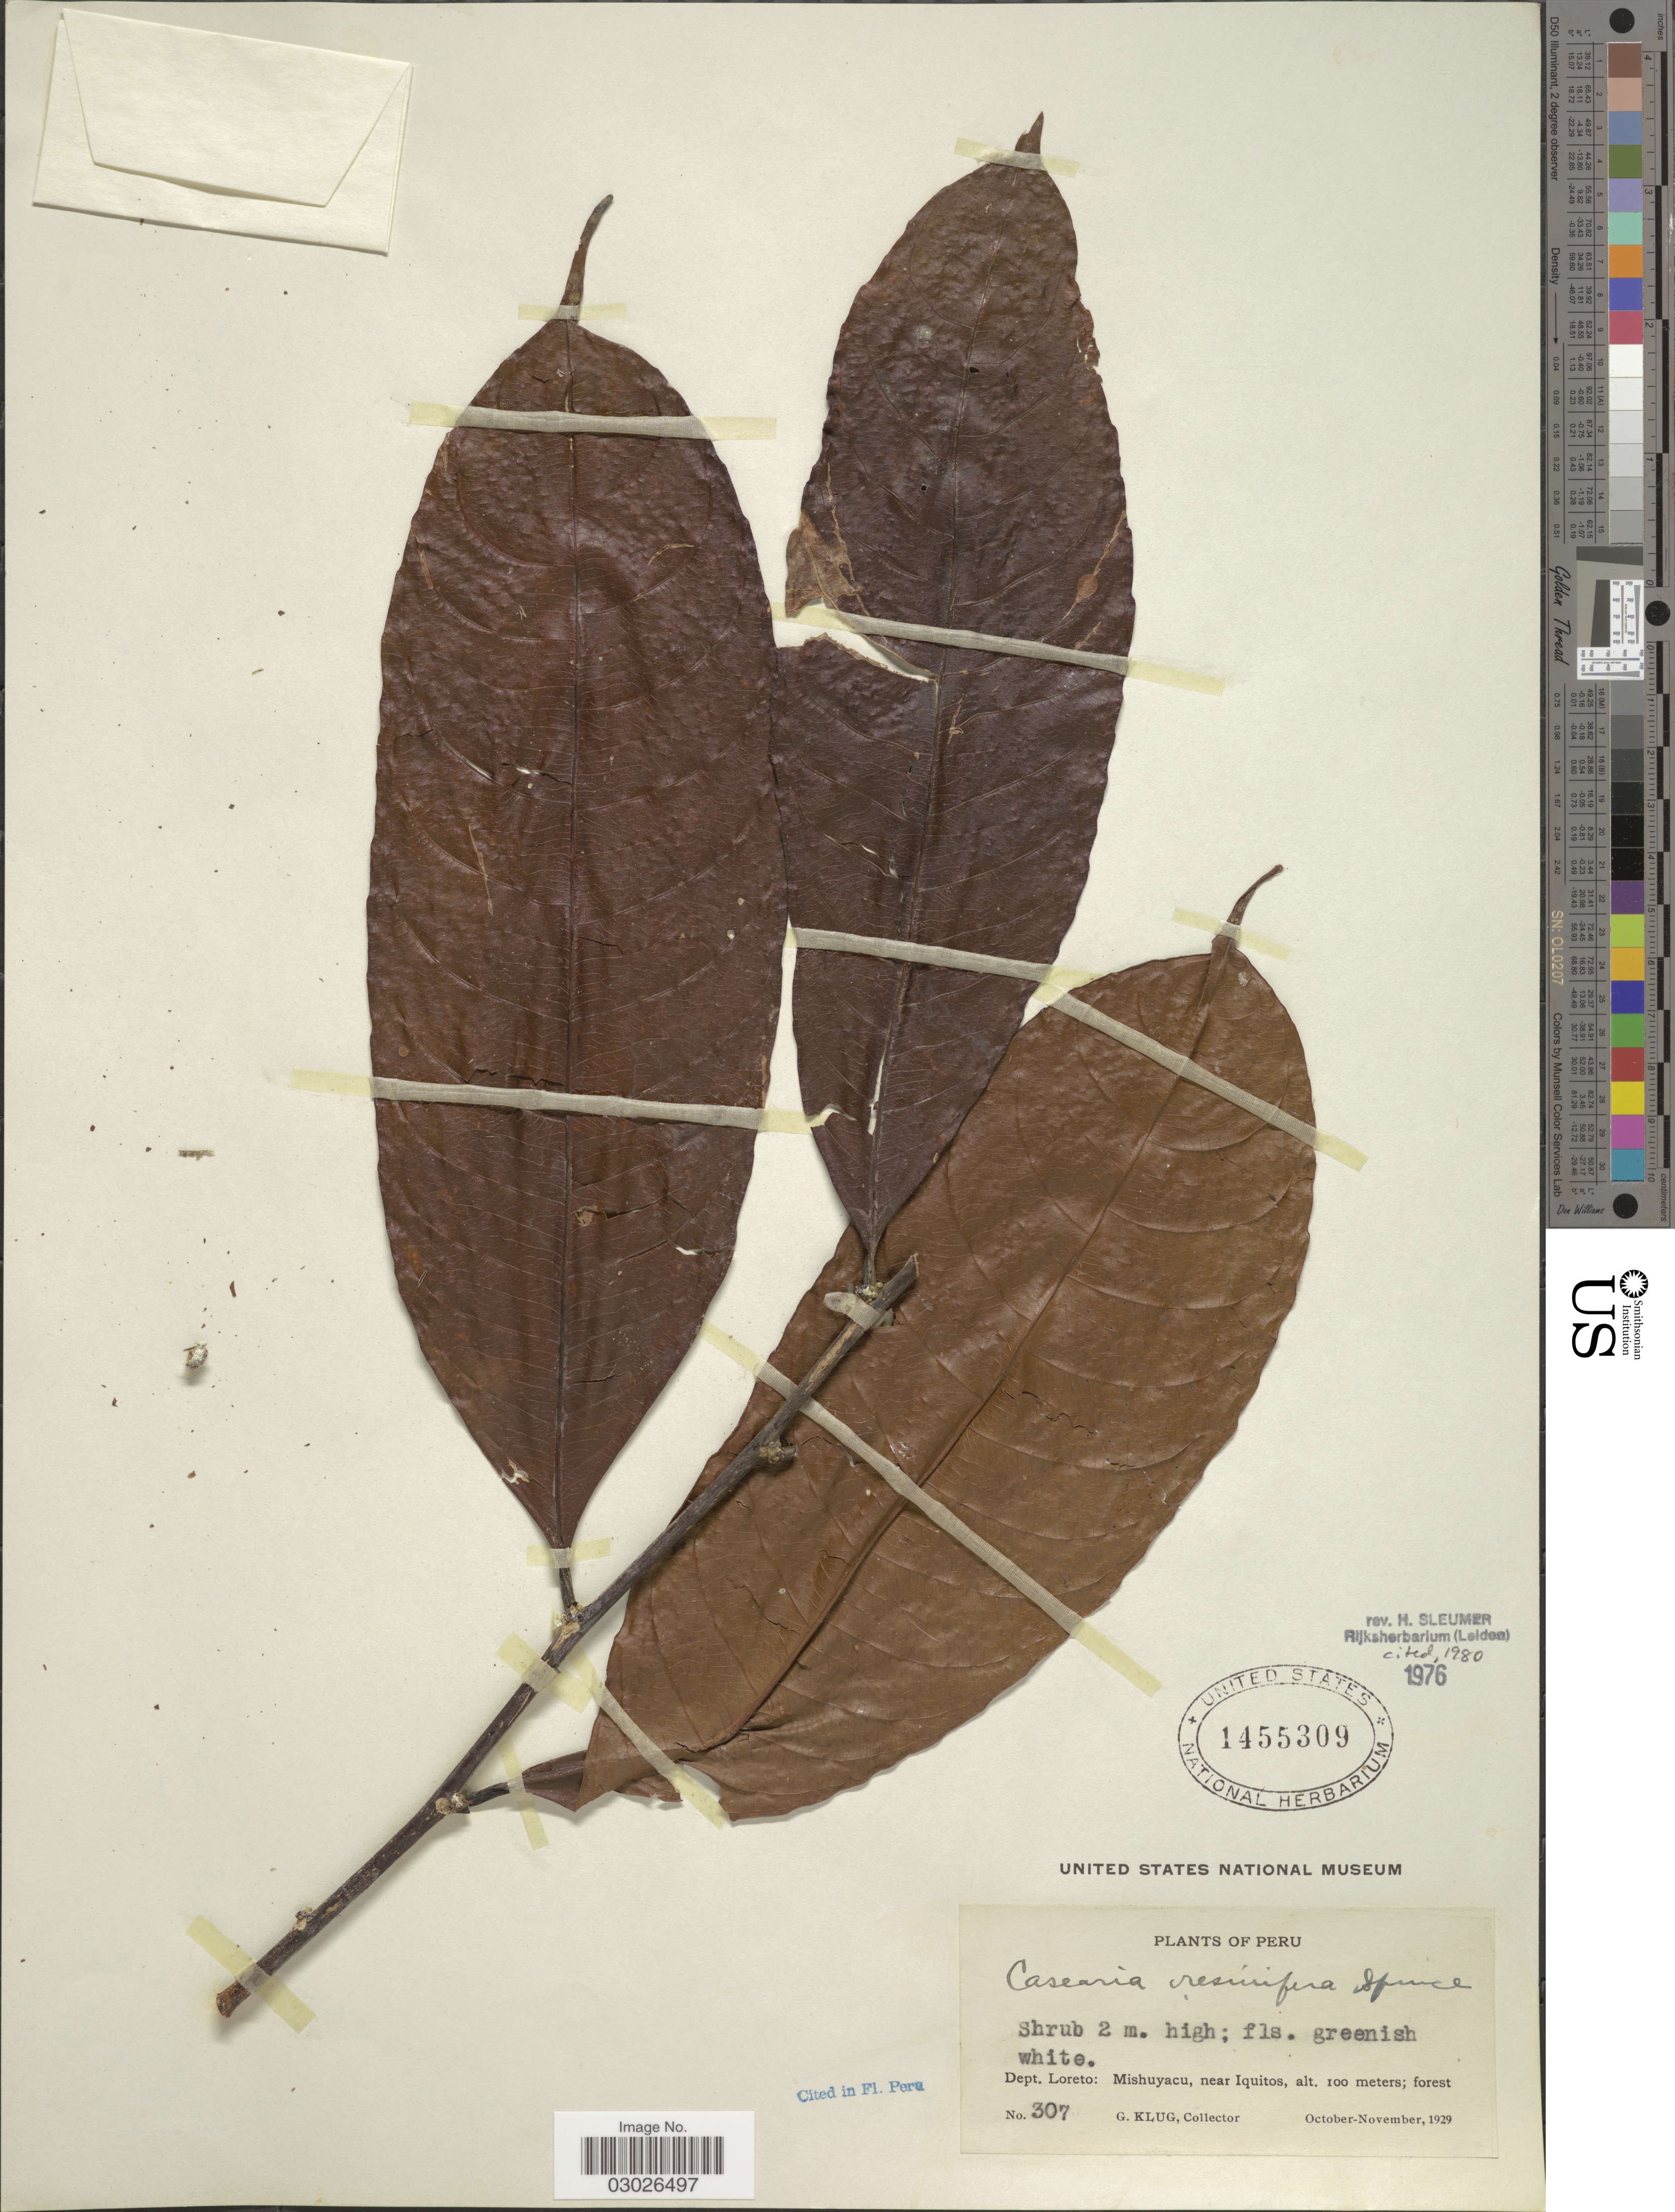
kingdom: Plantae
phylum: Tracheophyta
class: Magnoliopsida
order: Malpighiales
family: Salicaceae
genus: Casearia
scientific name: Casearia resinifera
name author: Spruce ex Eichler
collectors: G. Klug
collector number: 307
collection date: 1929-10/1929-11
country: Peru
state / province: Loreto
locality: Dept. Loreto: Mishuyacu, near Iquitos.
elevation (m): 100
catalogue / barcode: US 1455309